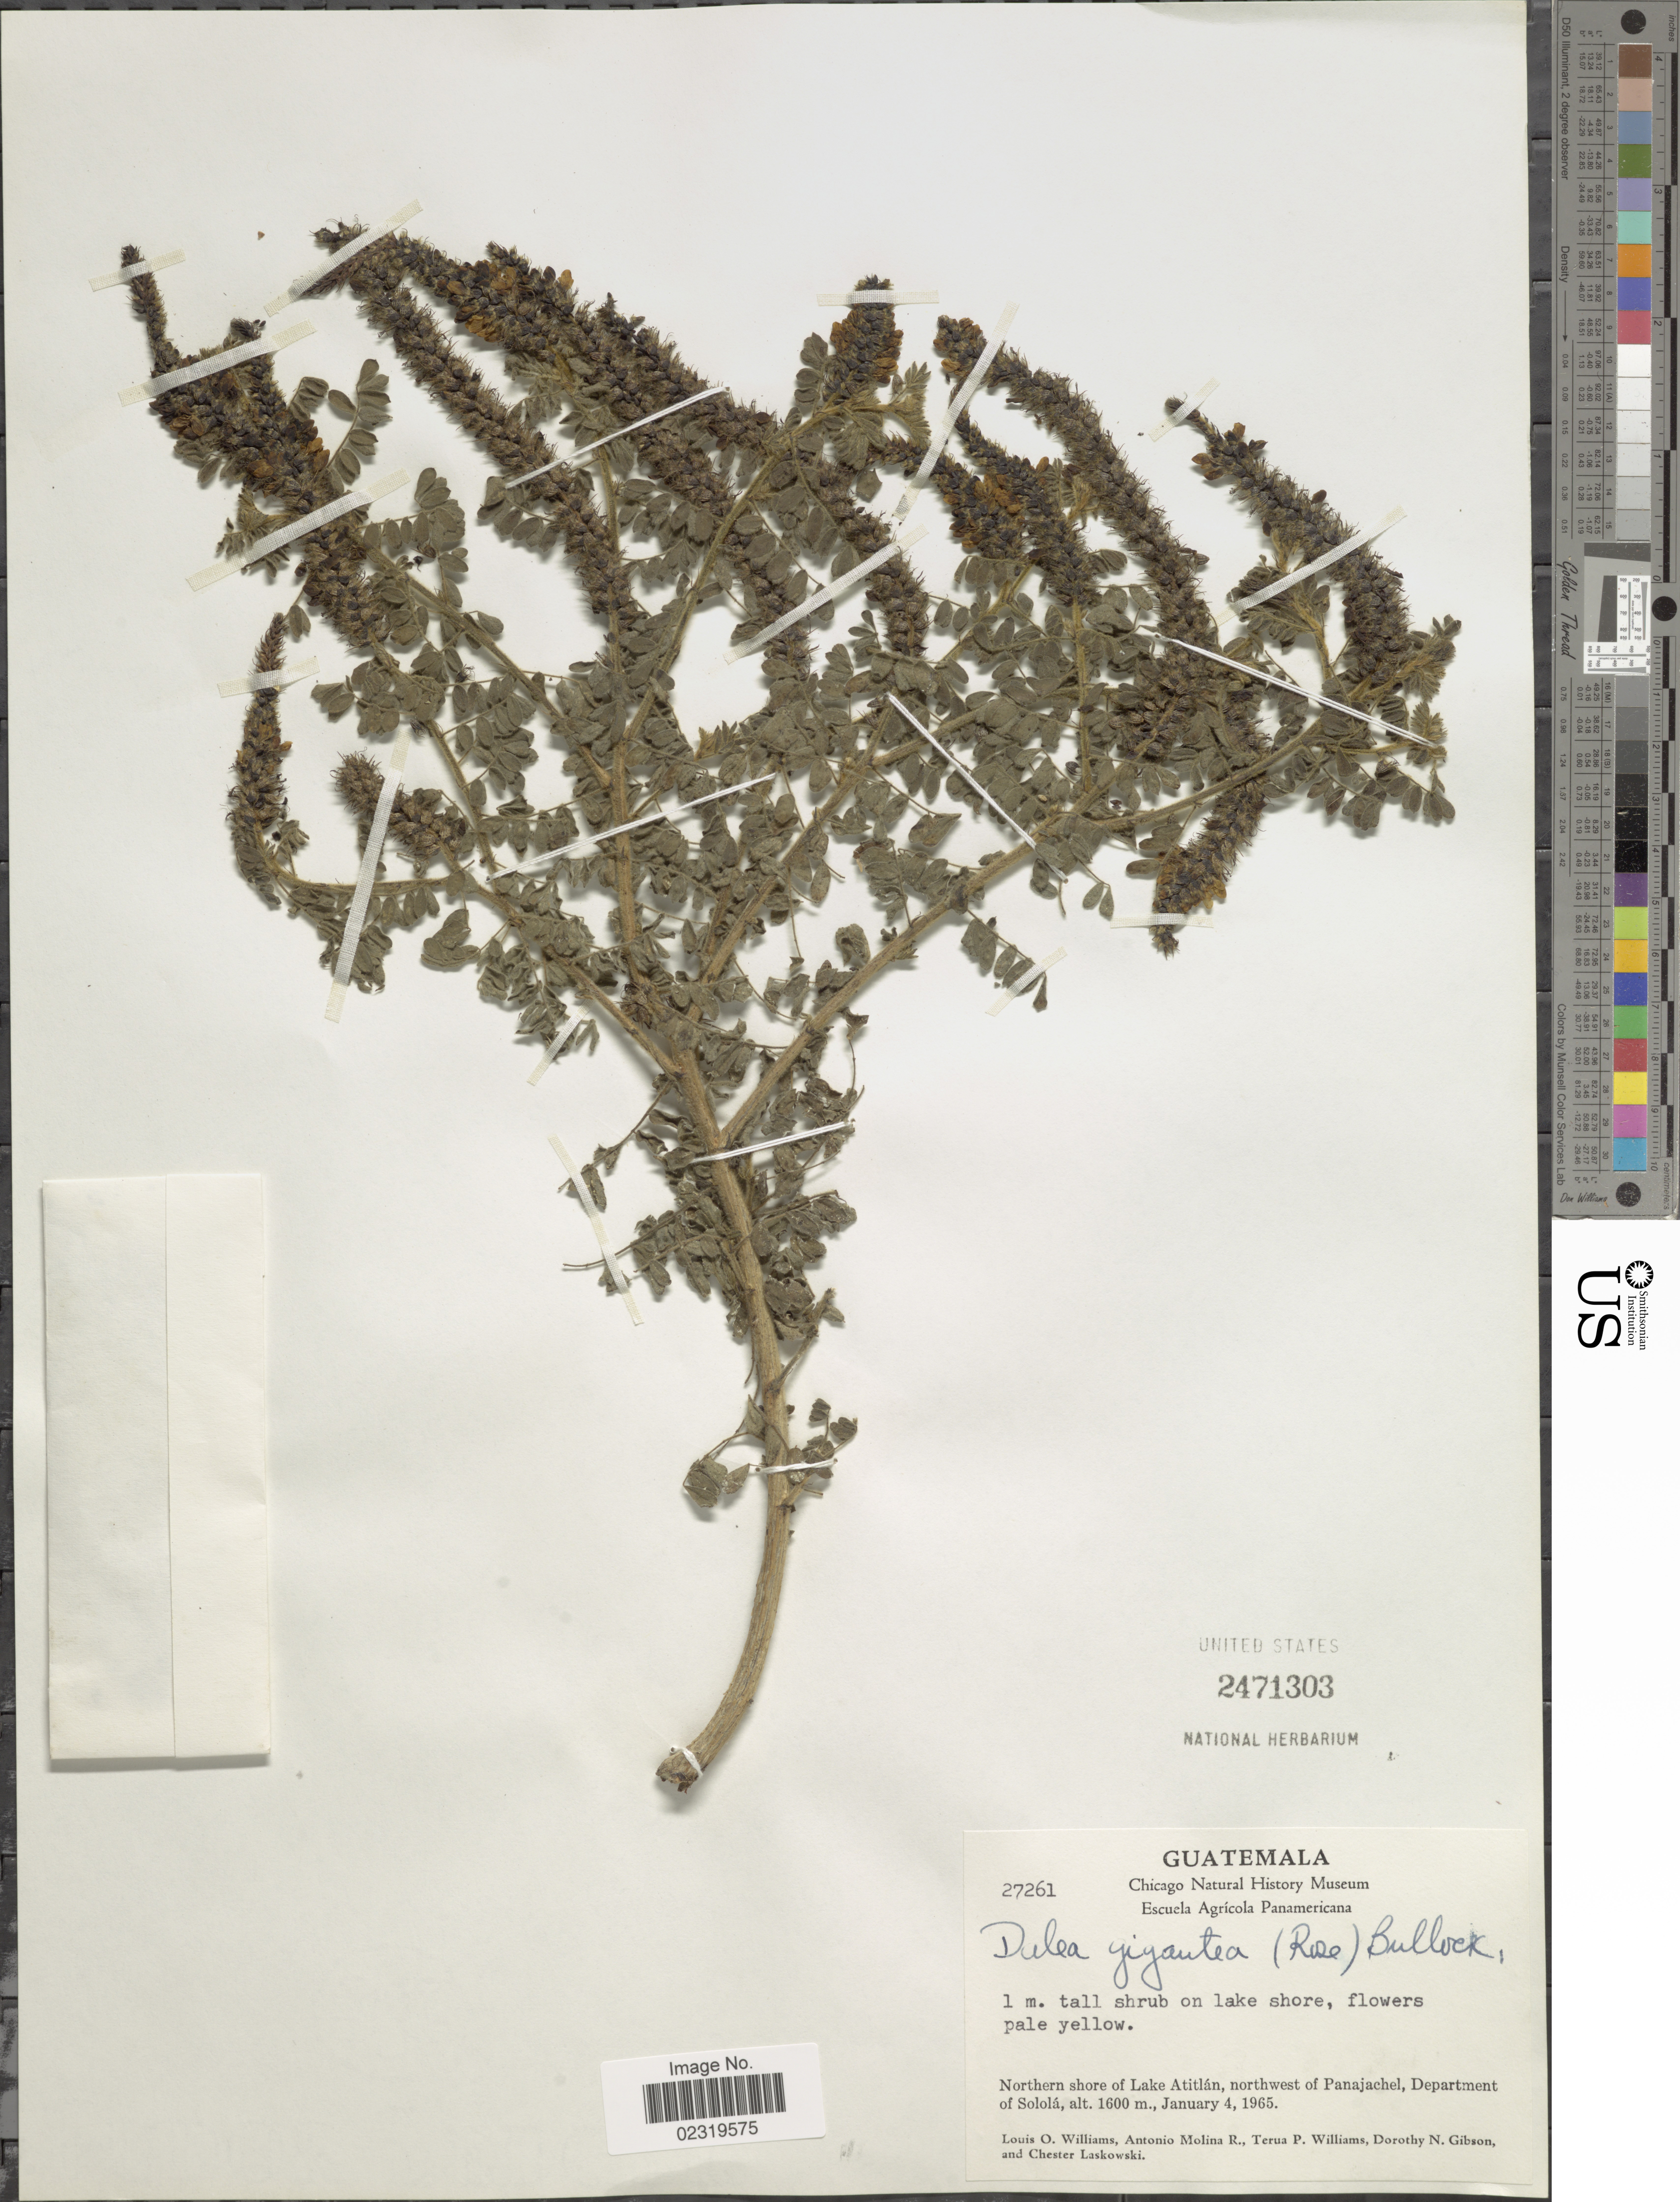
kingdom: Plantae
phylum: Tracheophyta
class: Magnoliopsida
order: Fabales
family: Fabaceae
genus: Dalea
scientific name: Dalea lutea var. gigantea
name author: (Rose) Barneby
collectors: L. O. Williams, A. Molina R., T. P. Williams, D. N. Gibson & C. Laskowski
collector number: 27261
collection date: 1965-01-04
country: Guatemala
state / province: Sololá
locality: Northern shore of Lake Atitlán, northwest of Panajachel, Department of Sololá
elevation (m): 1600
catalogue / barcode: US 2471303